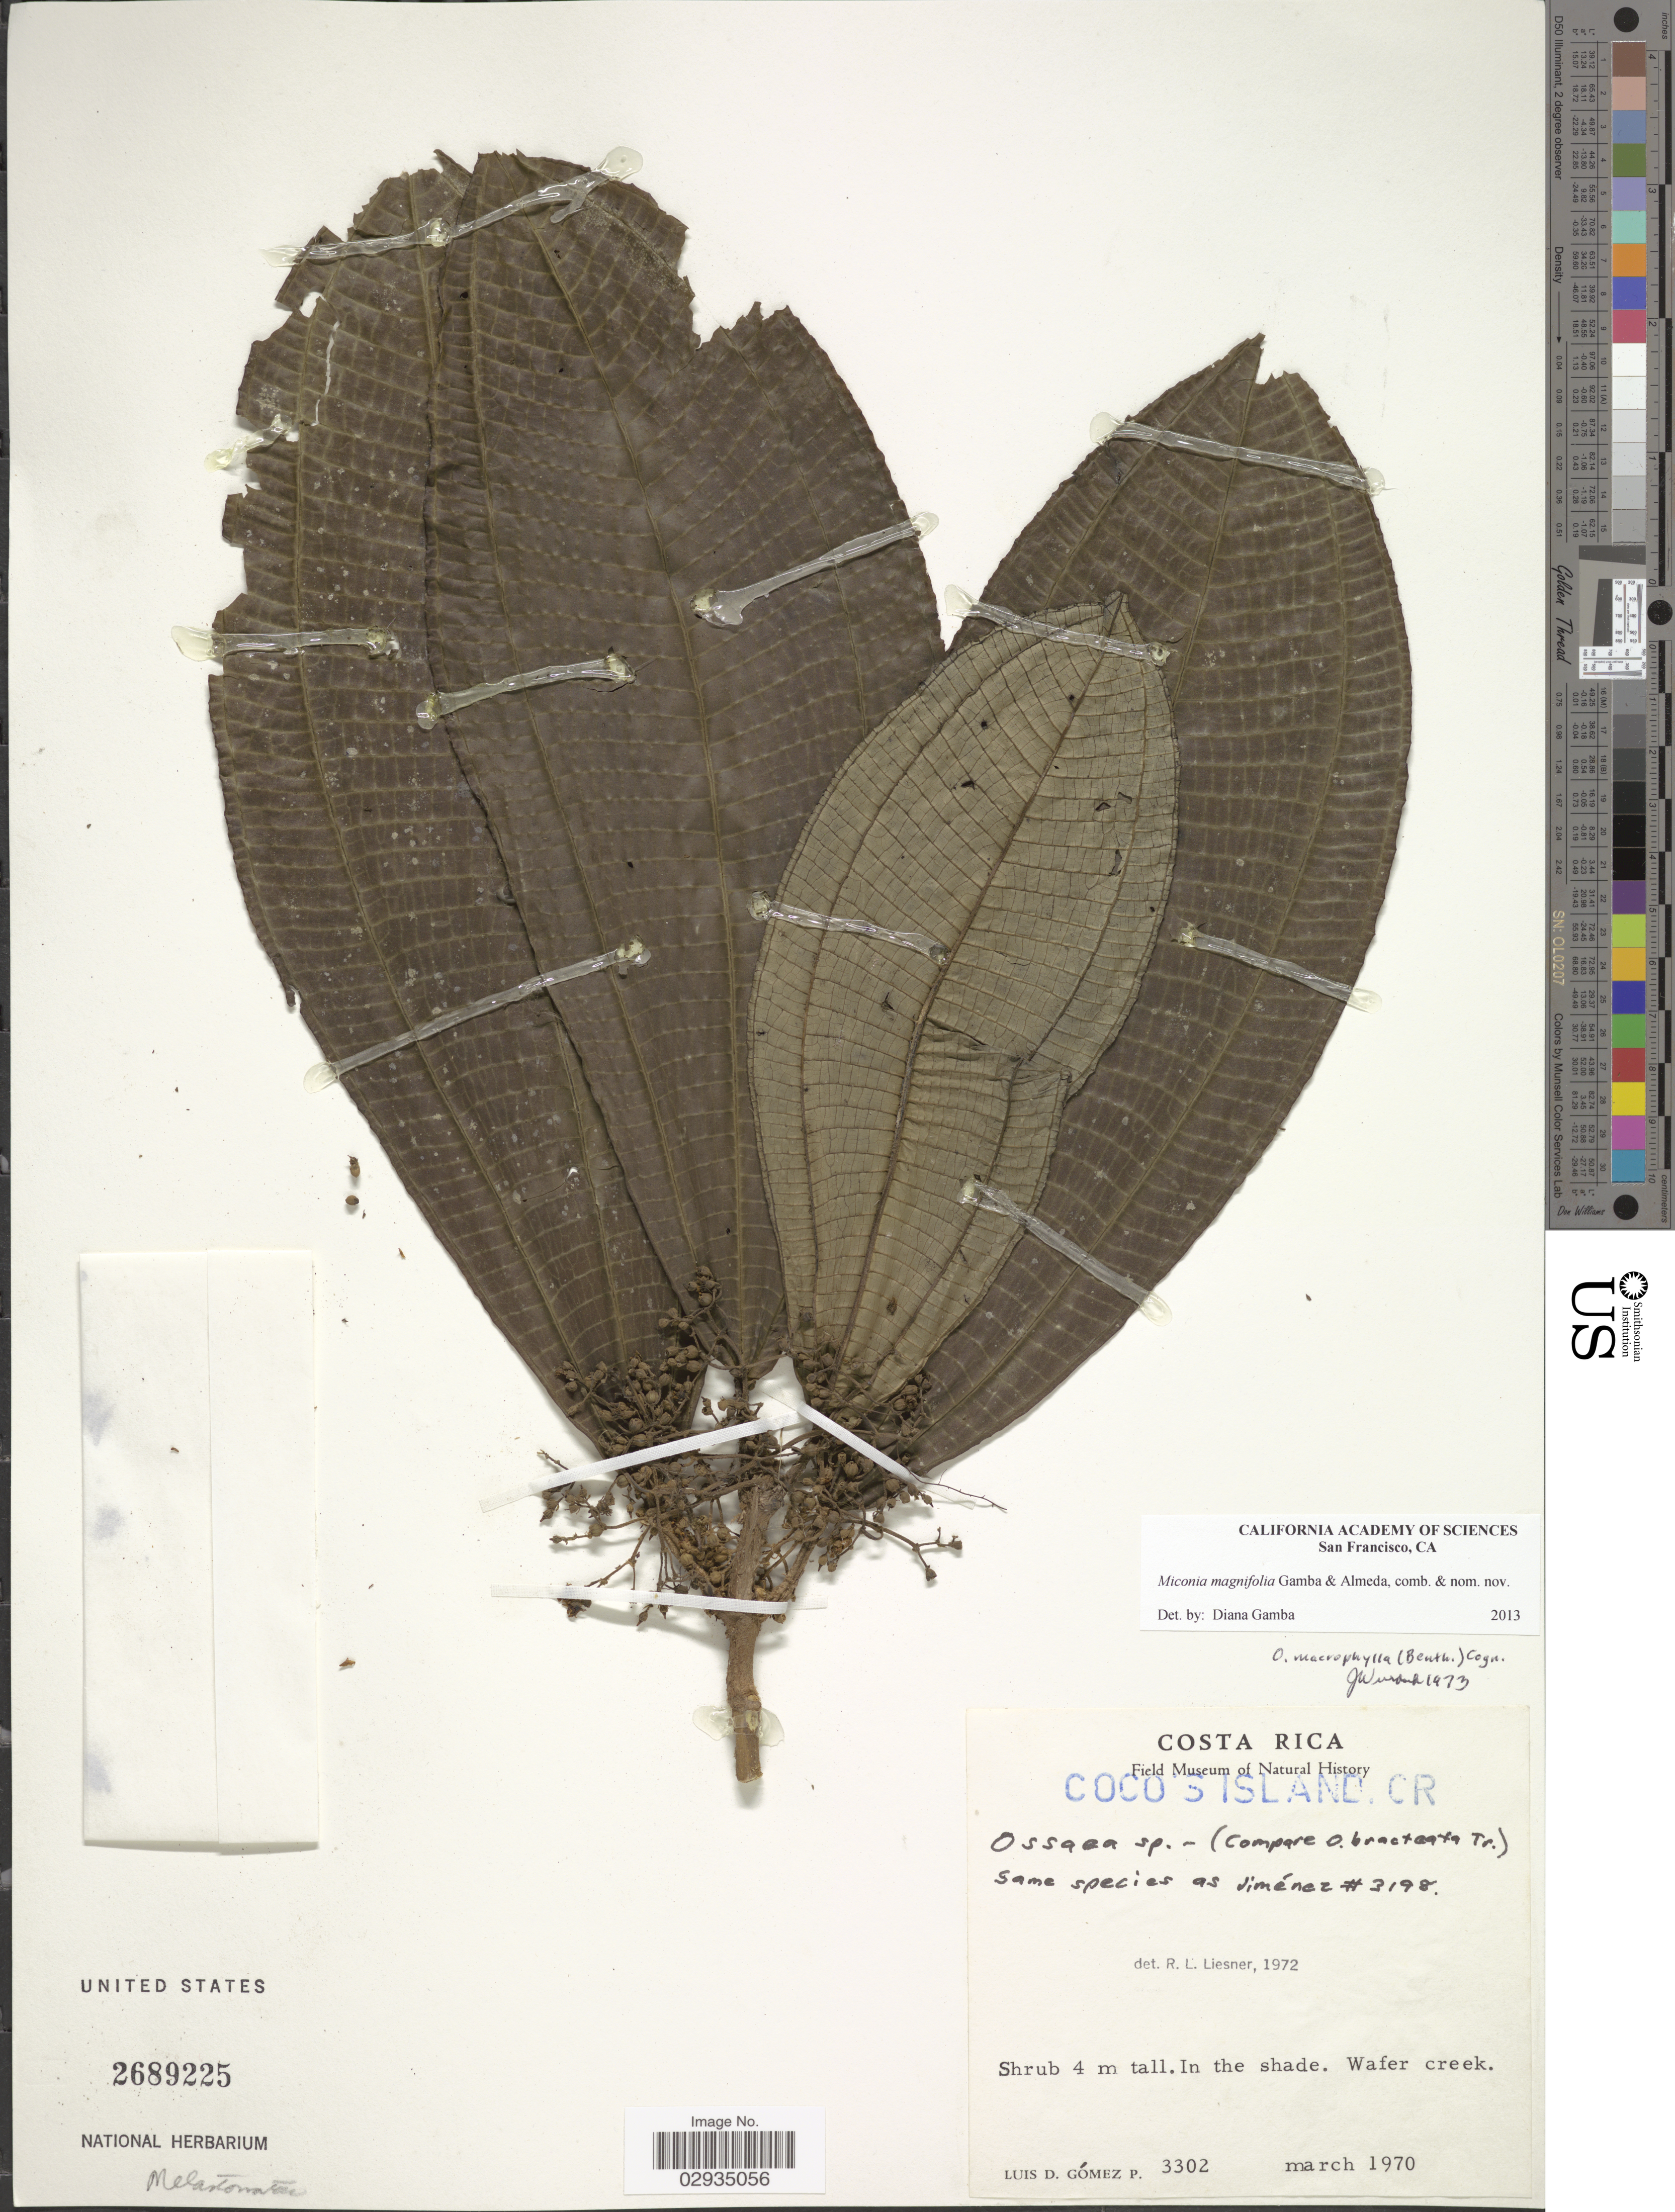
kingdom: Plantae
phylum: Tracheophyta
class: Magnoliopsida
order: Myrtales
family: Melastomataceae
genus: Miconia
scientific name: Miconia magnifolia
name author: Gamba & Almeda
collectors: L. D. Gómez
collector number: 3302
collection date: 1970-03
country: Costa Rica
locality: In the shade. Wafer Creek.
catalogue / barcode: US 2689225